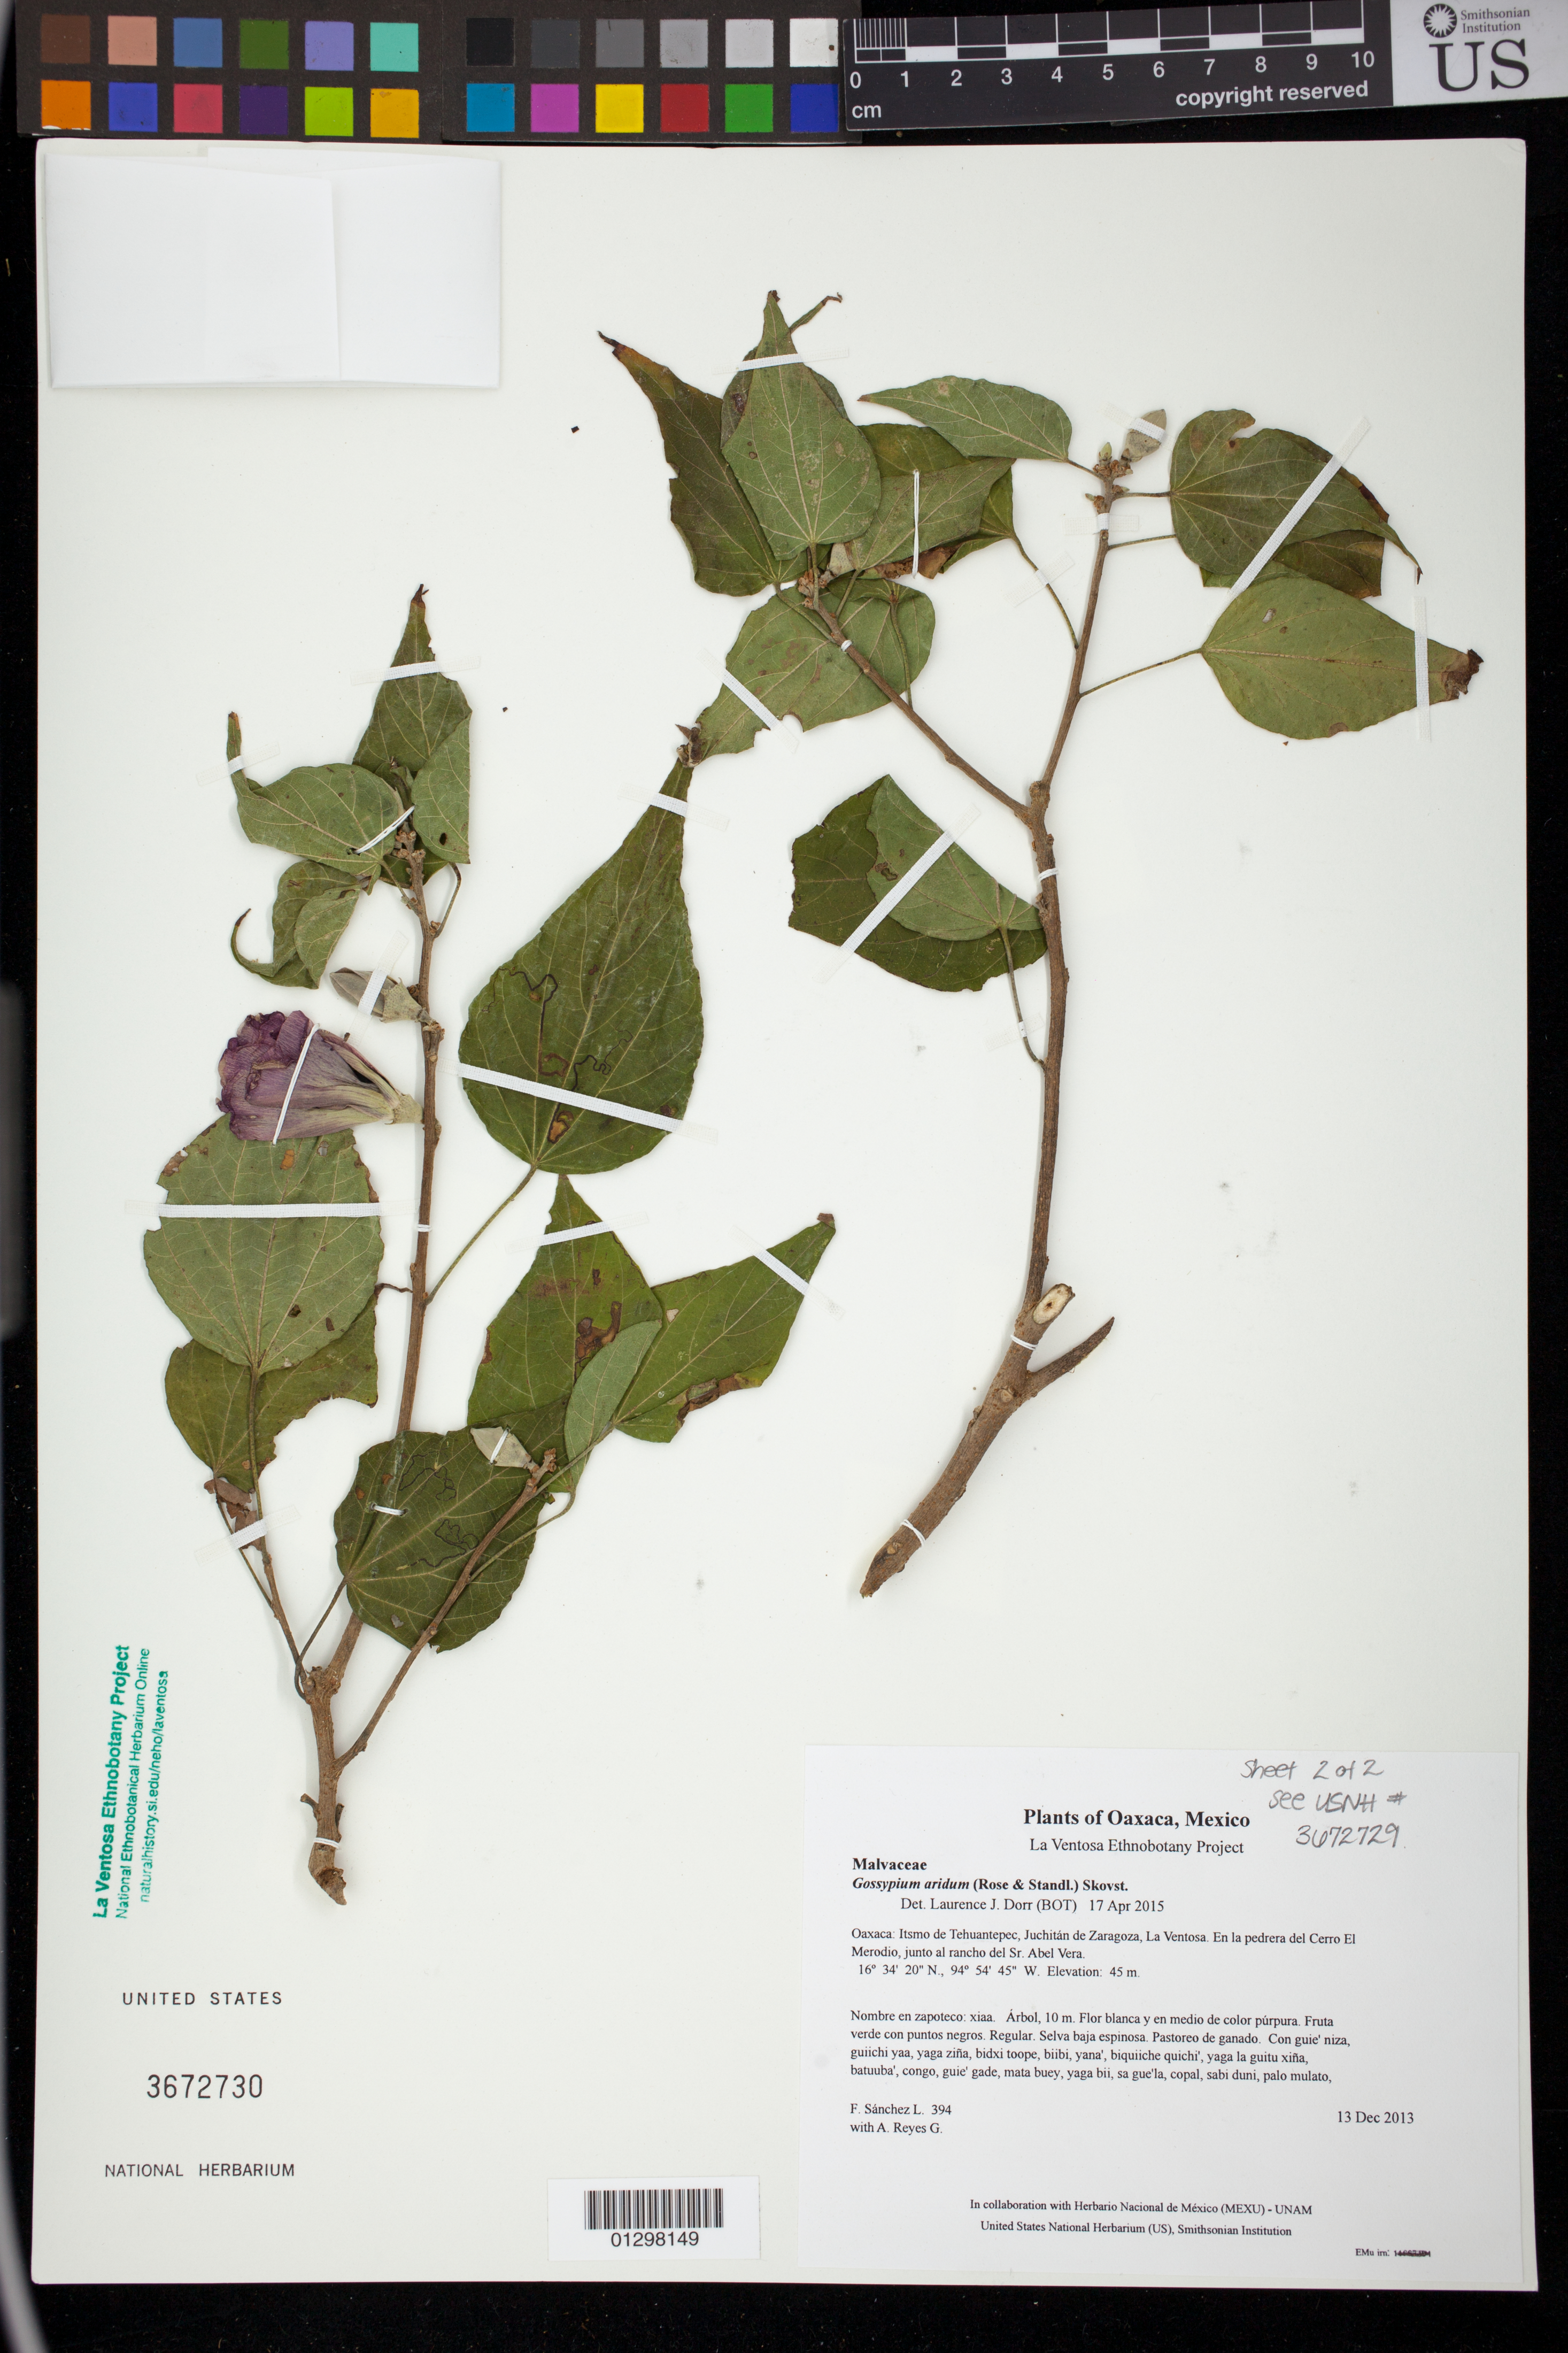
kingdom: Plantae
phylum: Tracheophyta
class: Magnoliopsida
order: Malvales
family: Malvaceae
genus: Gossypium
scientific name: Gossypium aridum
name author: (Rose & Standl.) Skovsted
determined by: Dorr, L. J., (BOT), Smithsonian Institution - National Museum of Natural History (UNITED STATES)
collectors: F. Sánchez L. & A. Reyes G.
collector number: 394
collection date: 2013-12-13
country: Mexico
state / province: Oaxaca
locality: Itsmo de Tehuantepec, Juchitán de Zaragoza, La Ventosa. En la pedrera del Cerro El Merodio, junto al rancho del Sr. Abel Vera.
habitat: Selva baja espinosa. Pastoreo de ganado.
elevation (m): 45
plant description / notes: JEBOT, MEXU, SERO, US; Yaga. 10 m. Guie' naquichi' ne galahui' nagu. Cuaananaxhi naga' ne puntu nayaase. Nuu.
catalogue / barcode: US 3672730